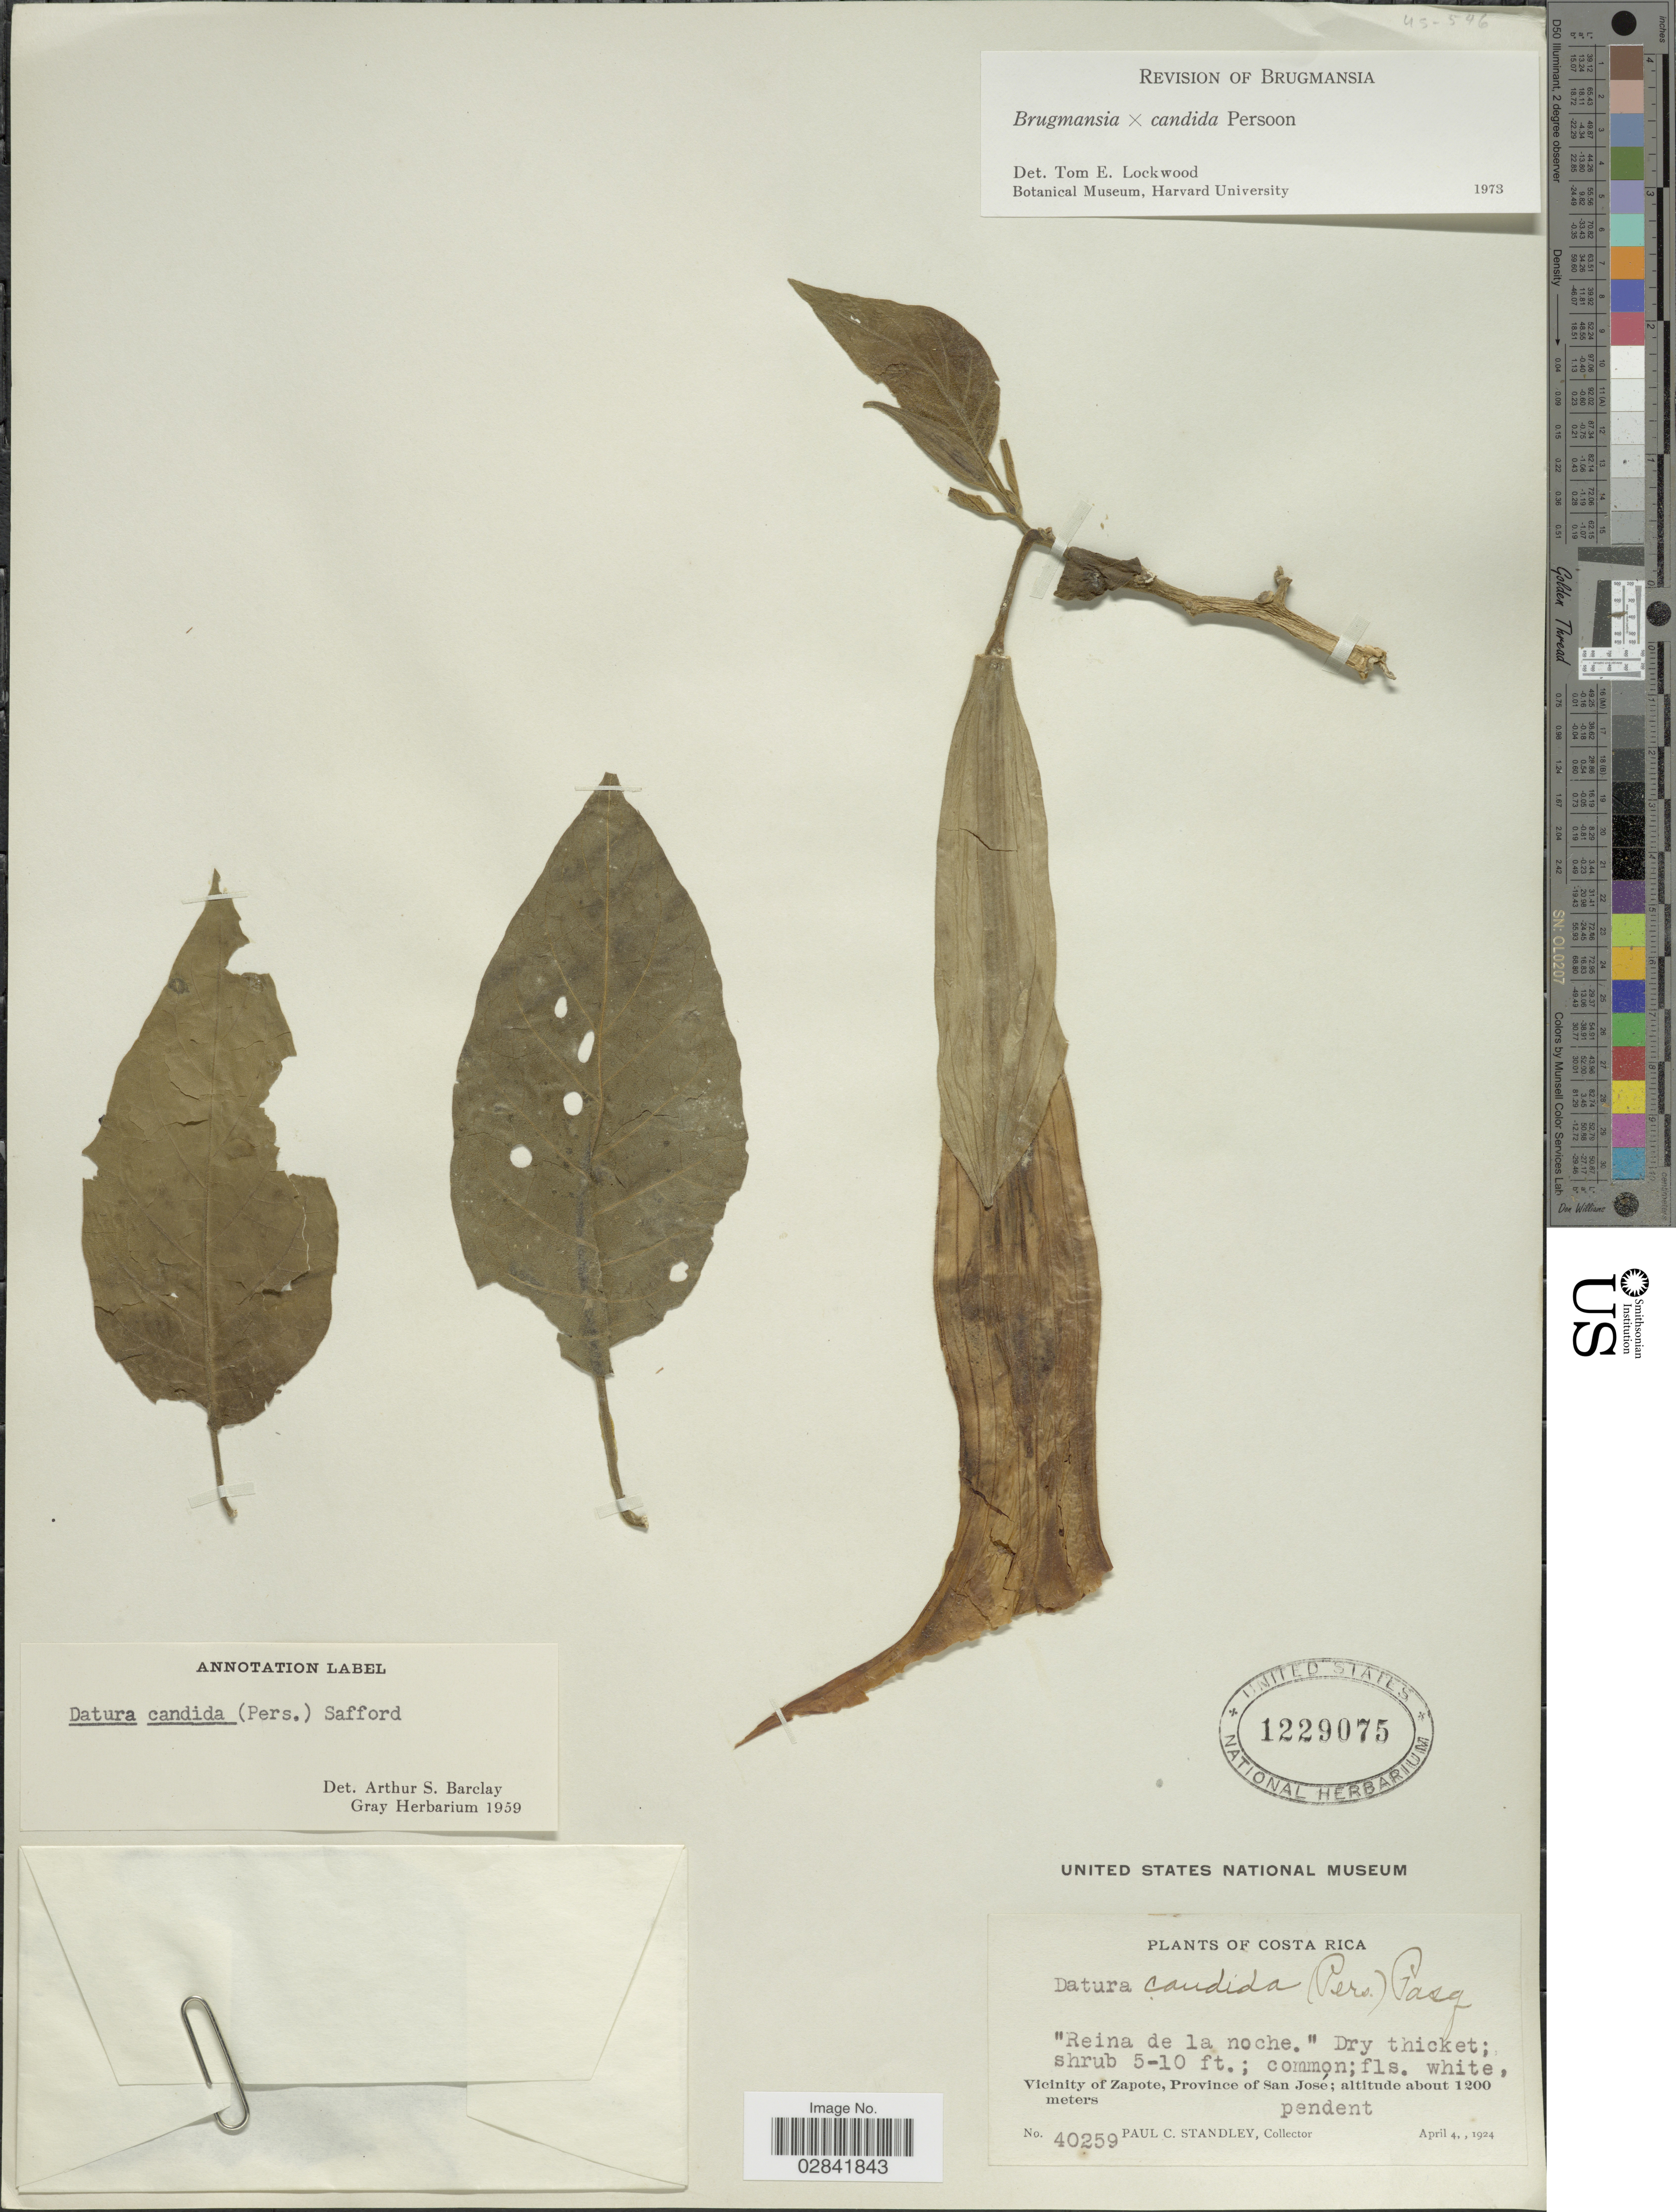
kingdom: Plantae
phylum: Tracheophyta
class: Magnoliopsida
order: Solanales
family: Solanaceae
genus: Brugmansia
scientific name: Brugmansia x candida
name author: Pers.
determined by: Lockwood, T. E.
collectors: P. C. Standley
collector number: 40259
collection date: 1924-04-04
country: Costa Rica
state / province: San José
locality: Vicinity of Zapote, Province of San José.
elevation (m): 1200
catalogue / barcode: US 1229075